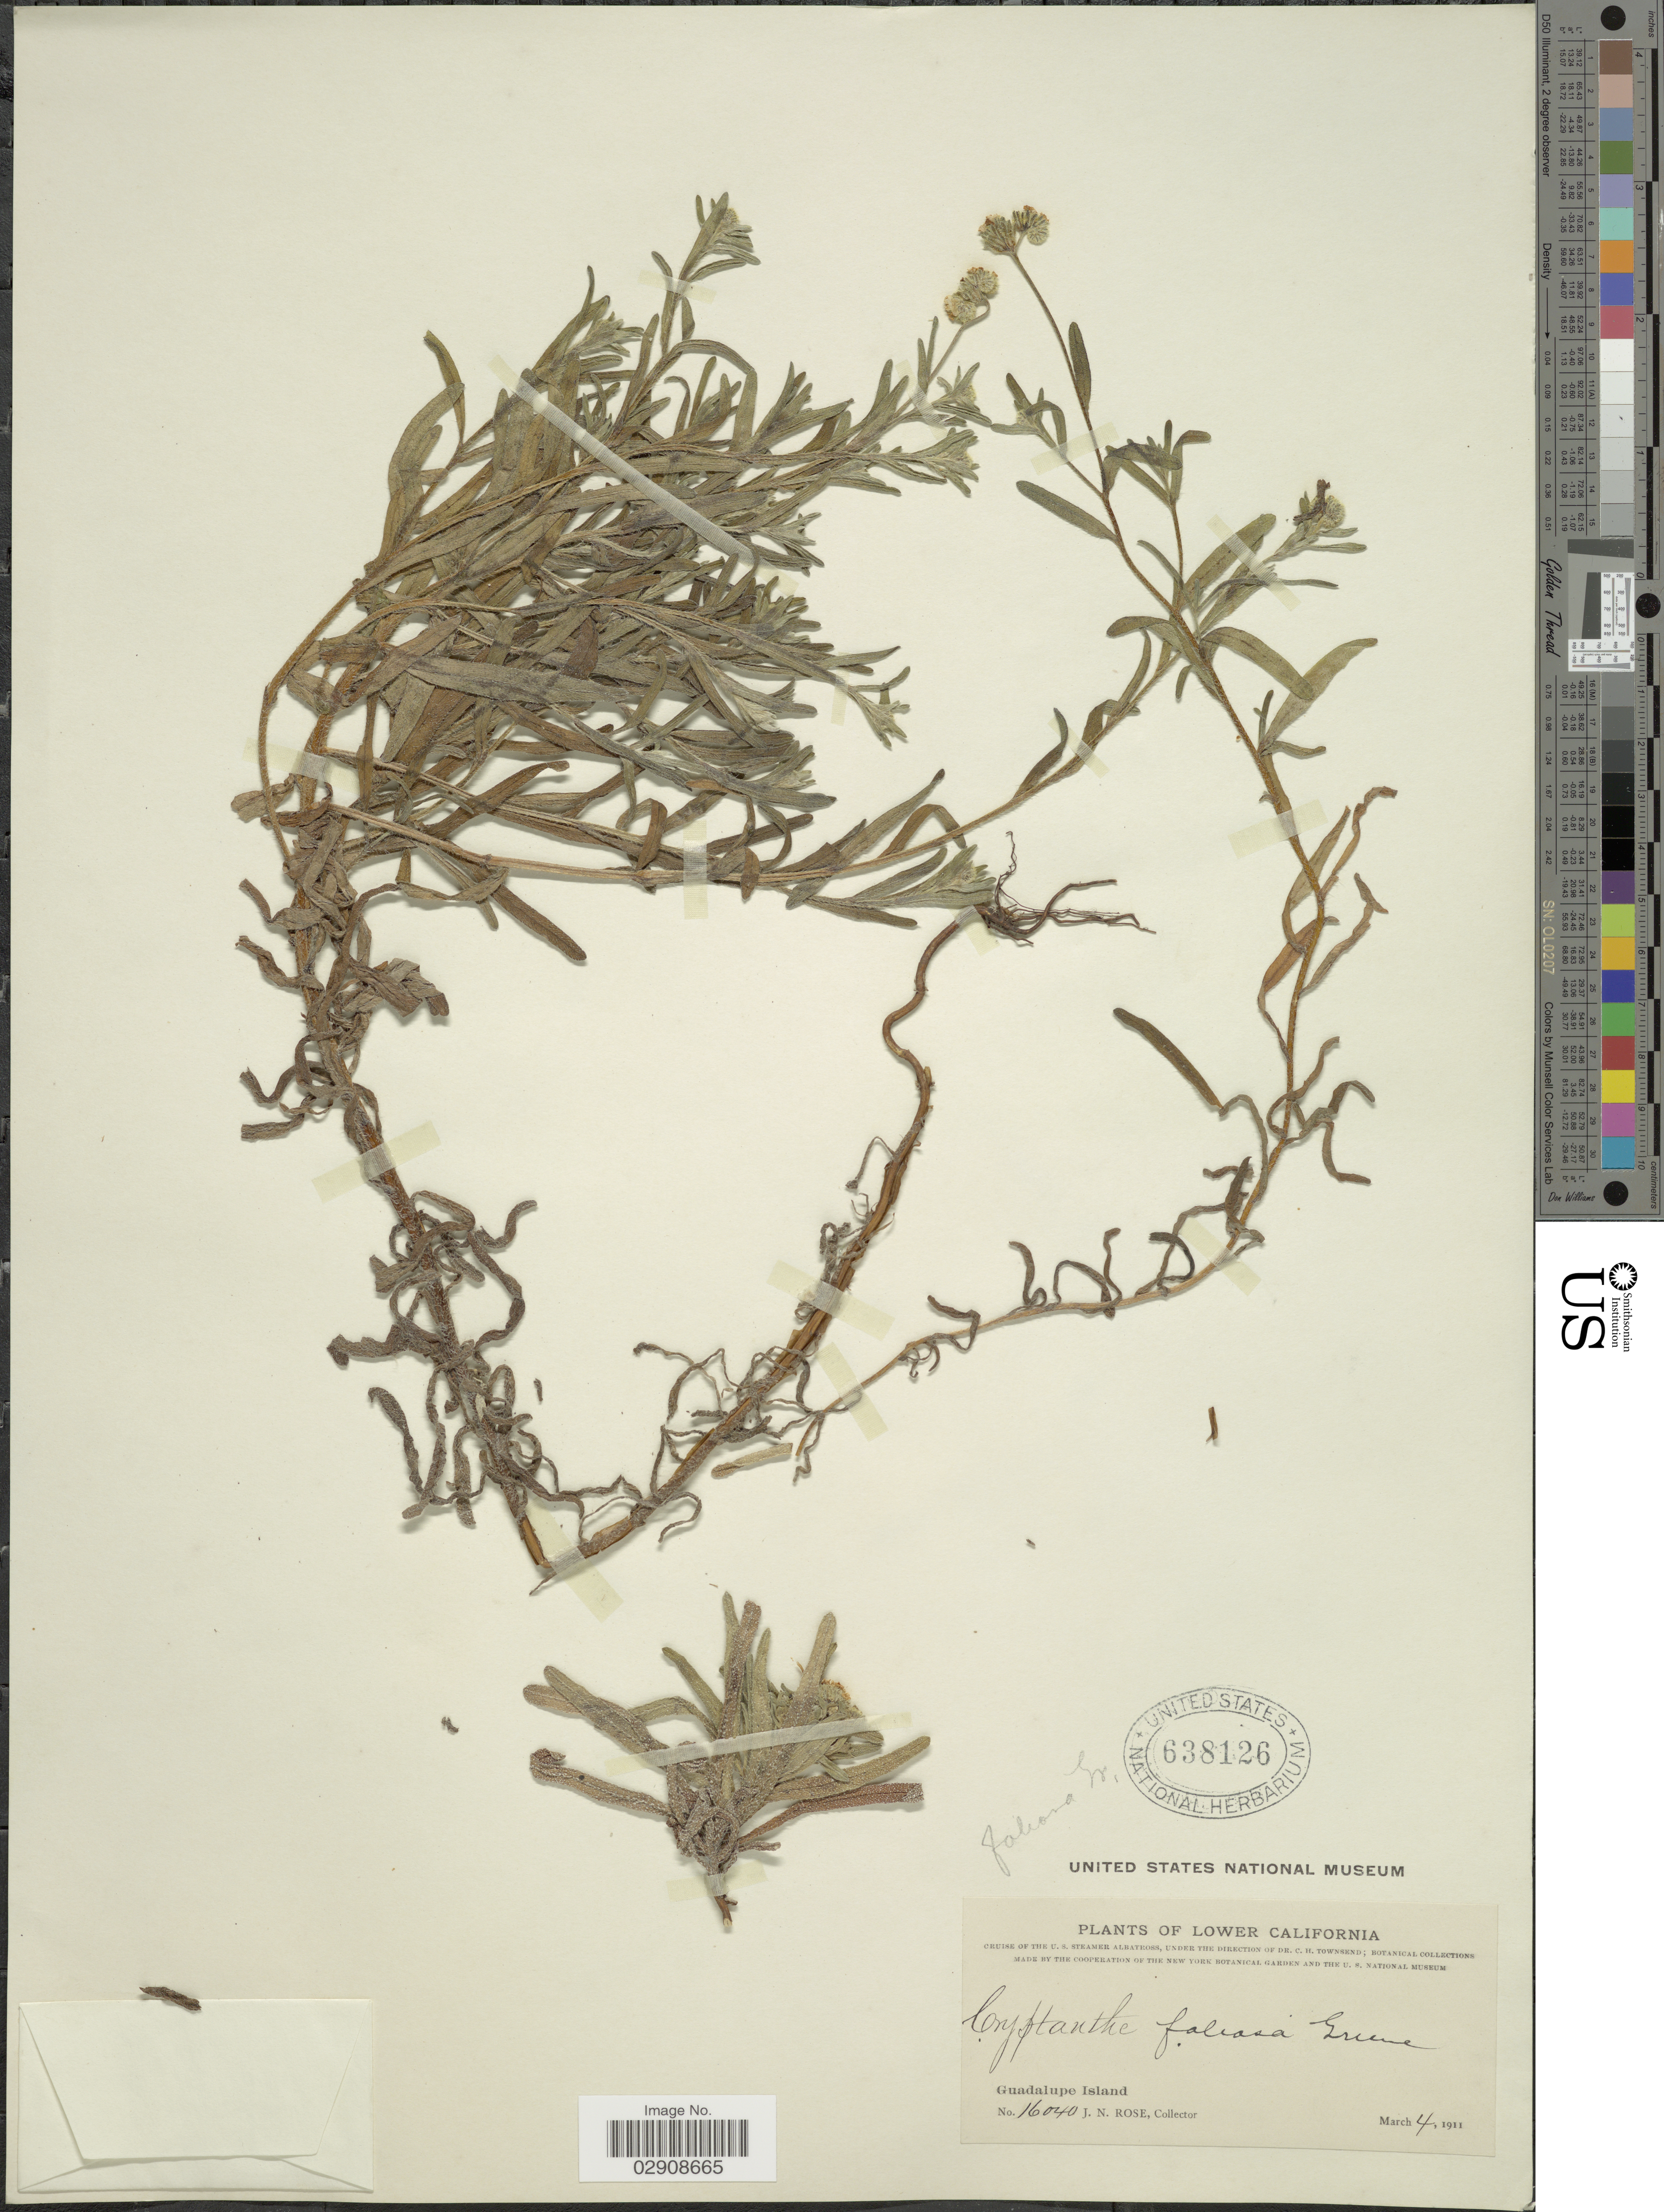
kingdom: Plantae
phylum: Tracheophyta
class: Magnoliopsida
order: Boraginales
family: Boraginaceae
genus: Cryptantha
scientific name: Cryptantha foliosa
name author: (Greene) Greene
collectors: J. N. Rose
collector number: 16040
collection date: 1911-03-04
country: Mexico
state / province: Baja California Norte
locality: Lower California. Guadalupe Island.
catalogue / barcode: US 638126